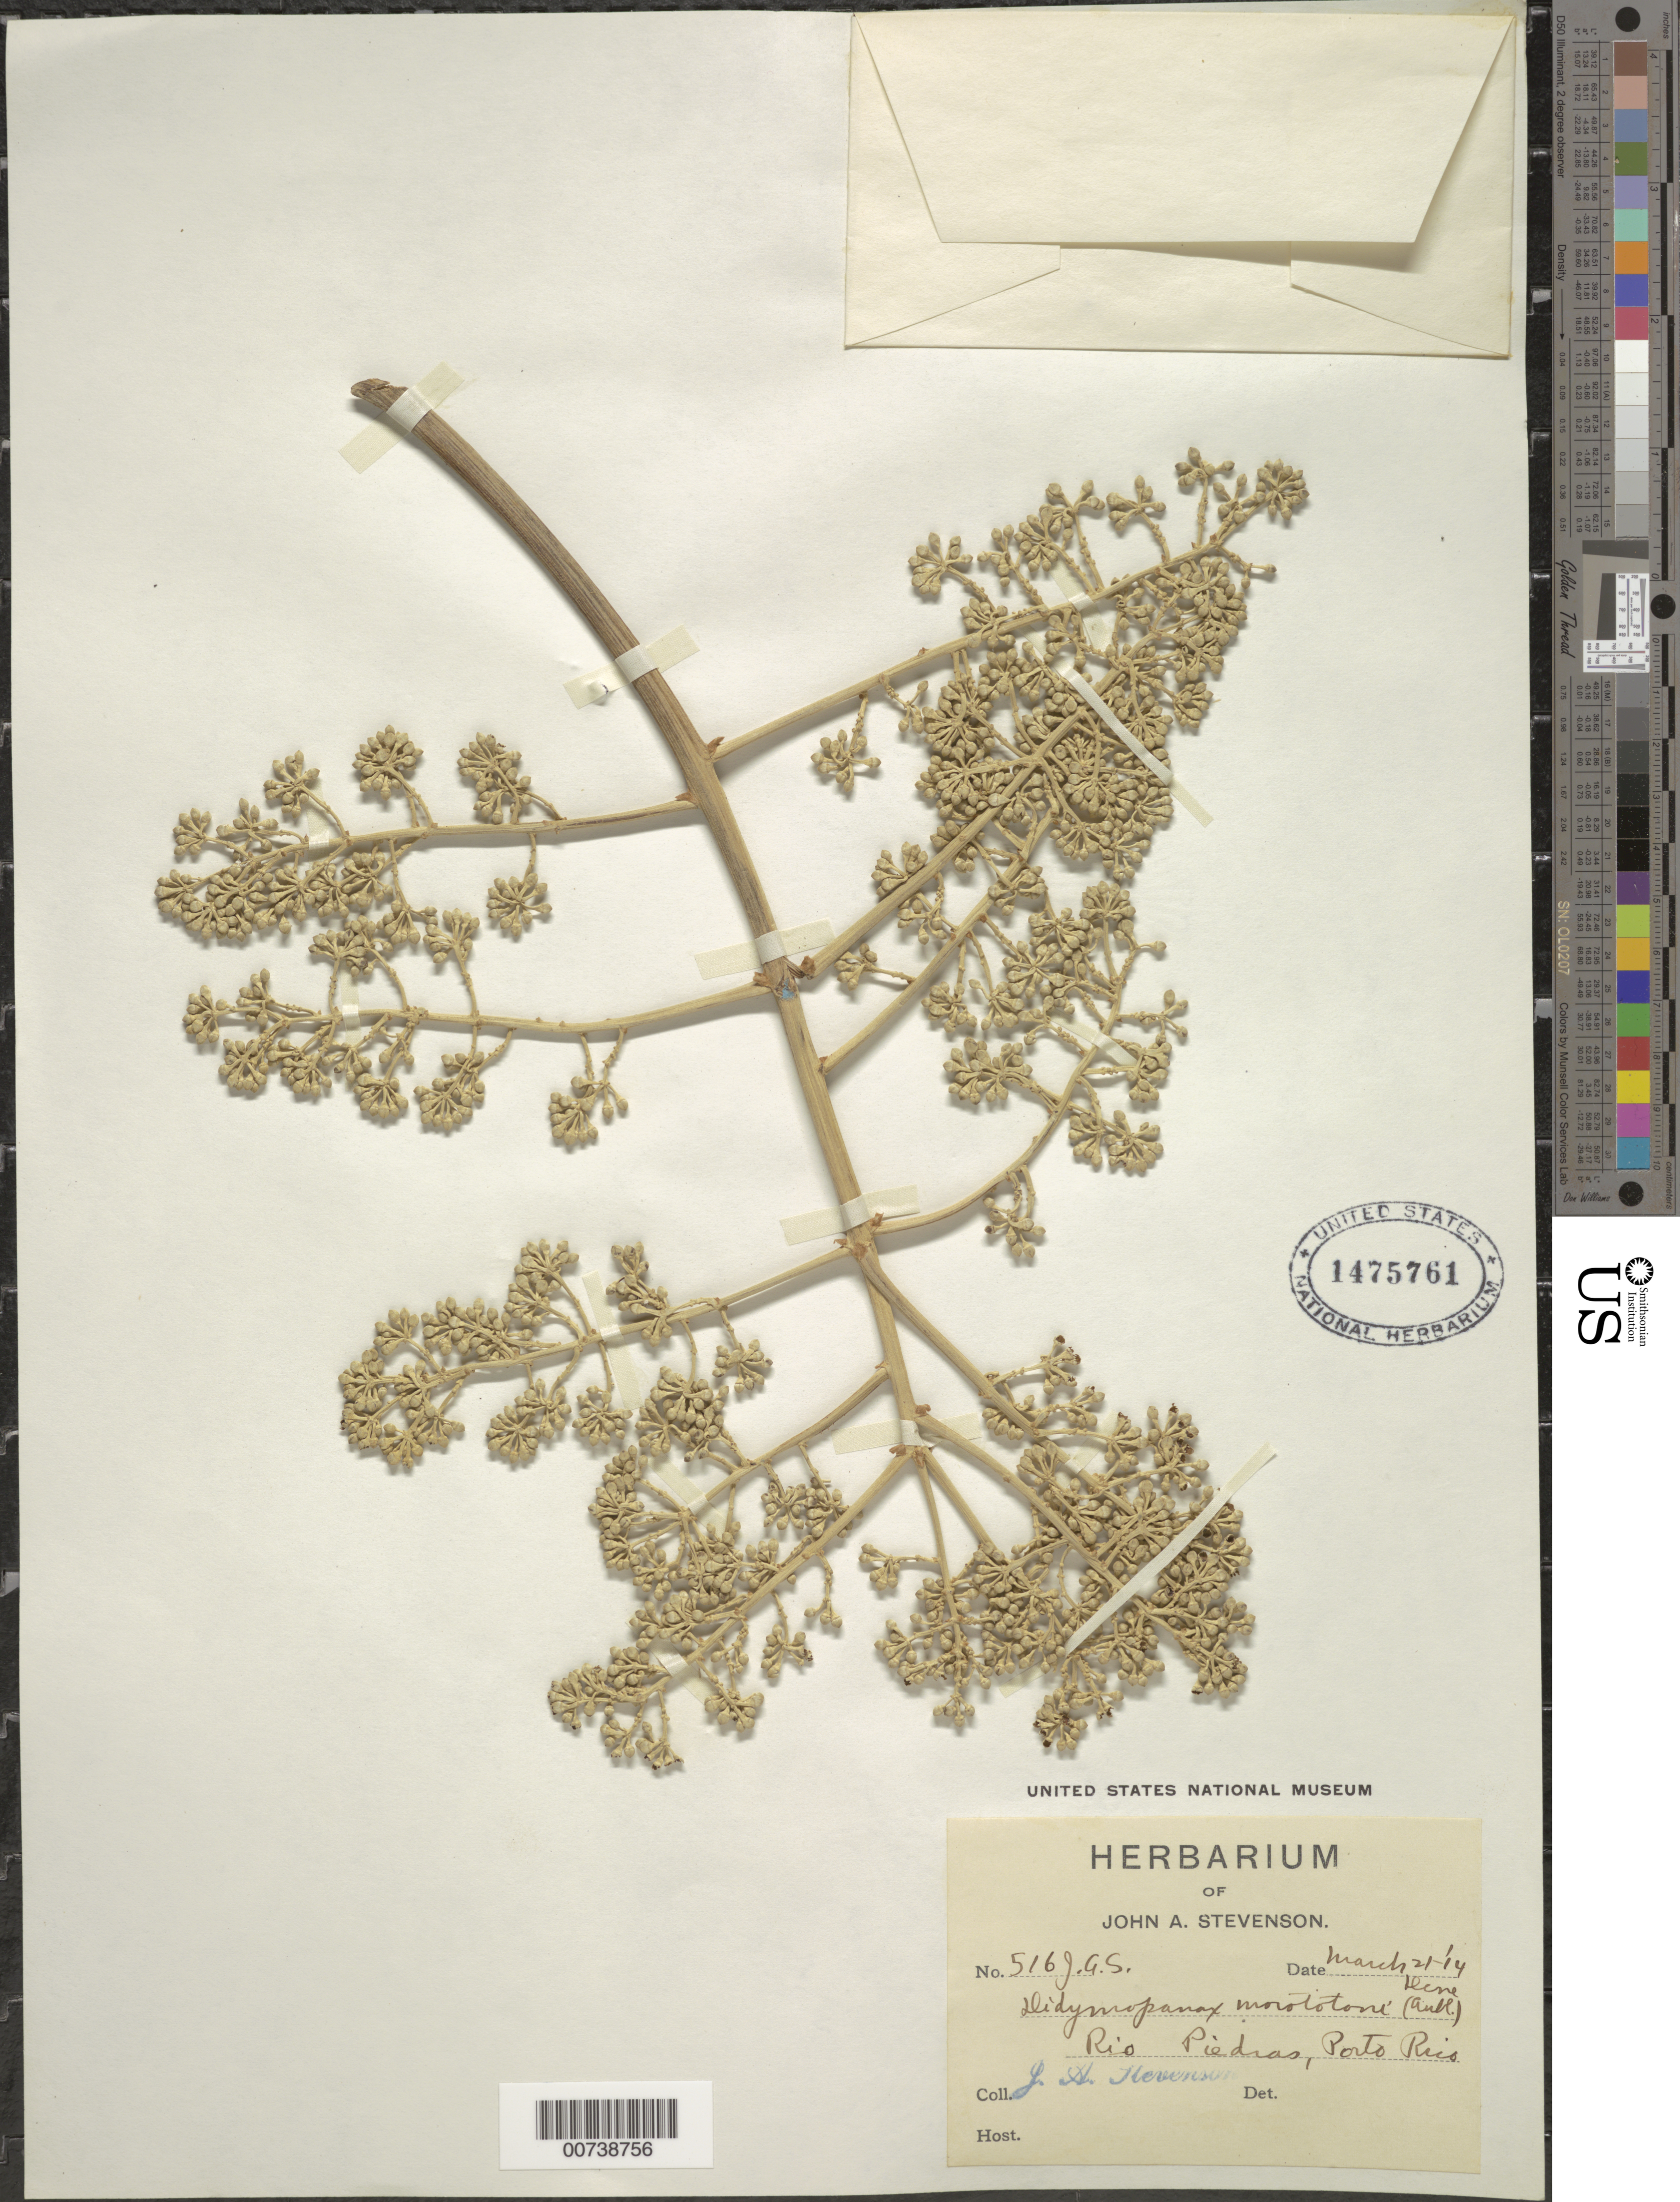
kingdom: Plantae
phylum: Tracheophyta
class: Magnoliopsida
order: Apiales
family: Araliaceae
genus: Schefflera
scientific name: Schefflera morototoni (Aubl.) Maguire, Steyerm. & Frodin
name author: (Aubl.) Maguire et al.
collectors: J. Stevenson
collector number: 516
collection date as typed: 21 Mar 1914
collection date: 1914-03-21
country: Puerto Rico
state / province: San Juan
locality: Rio Piedras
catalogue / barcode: US 1475761